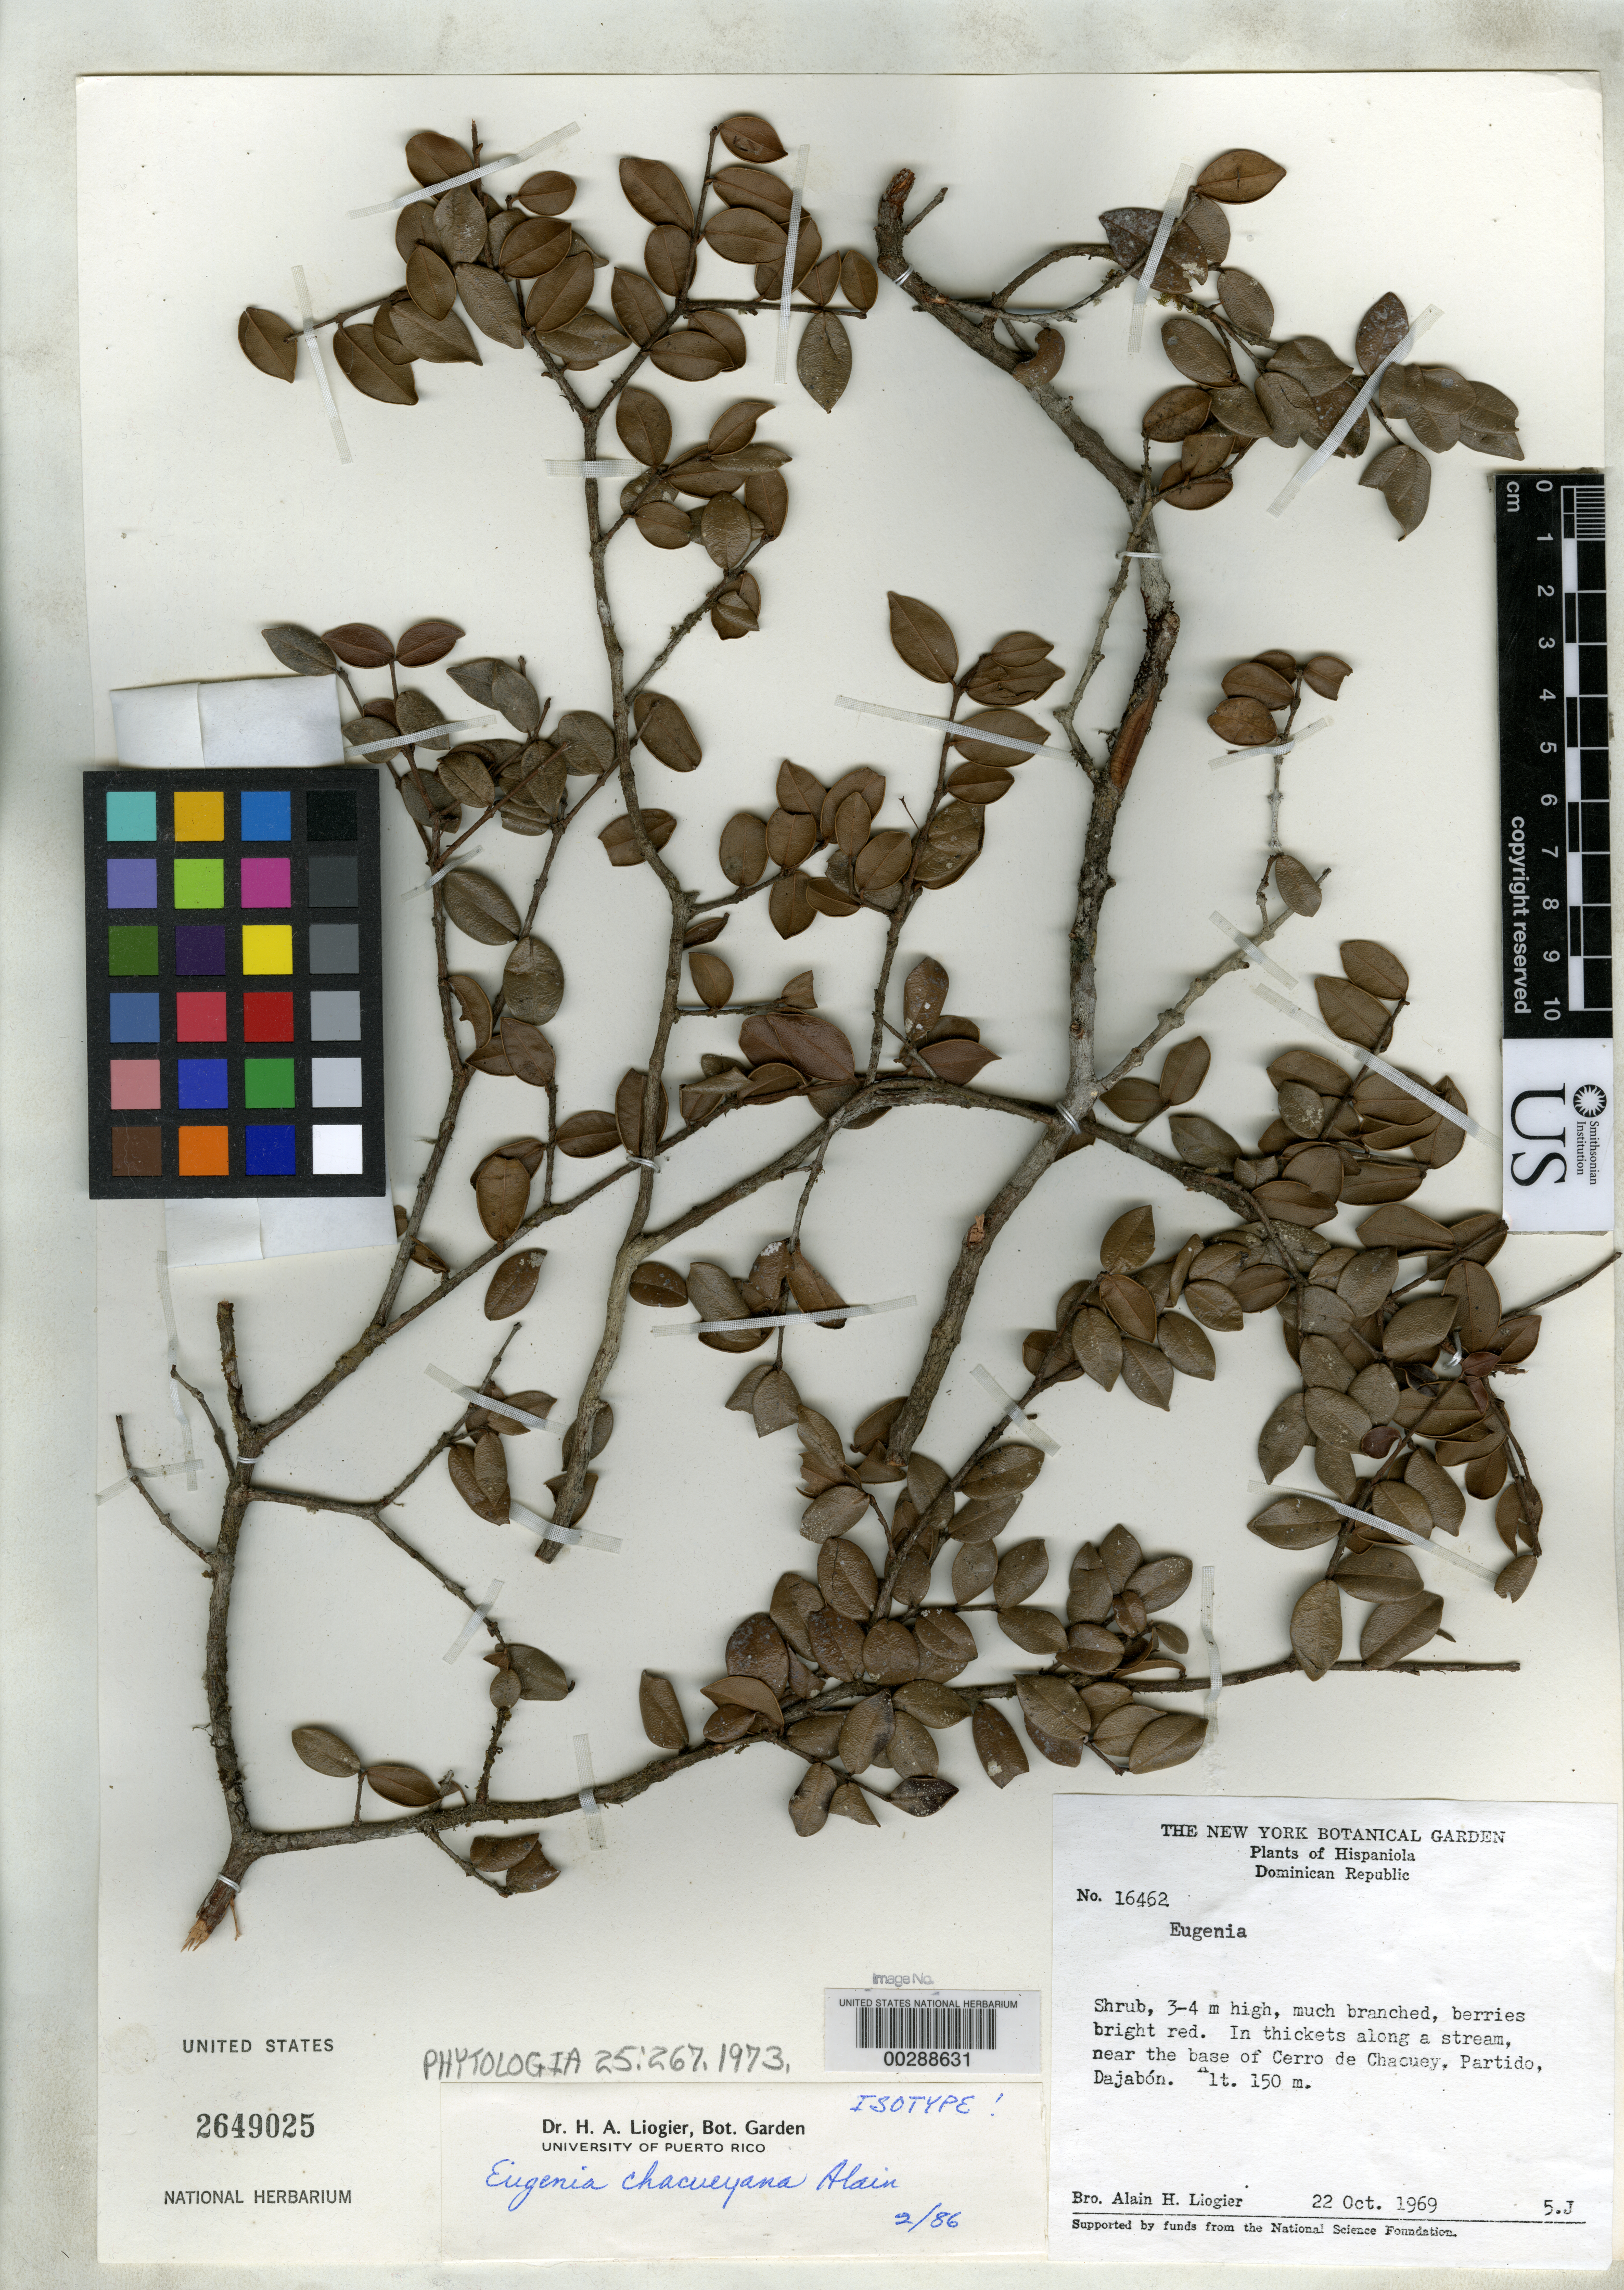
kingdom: Plantae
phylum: Tracheophyta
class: Magnoliopsida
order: Myrtales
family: Myrtaceae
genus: Eugenia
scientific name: Eugenia chacueyana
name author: Alain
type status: Isotype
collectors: A. H. Liogier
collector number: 16462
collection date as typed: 22 Oct 1969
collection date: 1969-10-22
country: Dominican Republic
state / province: Dajabon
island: Hispaniola Island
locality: Near base of Cerro de Chacuey, Partido.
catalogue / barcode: US 2649025